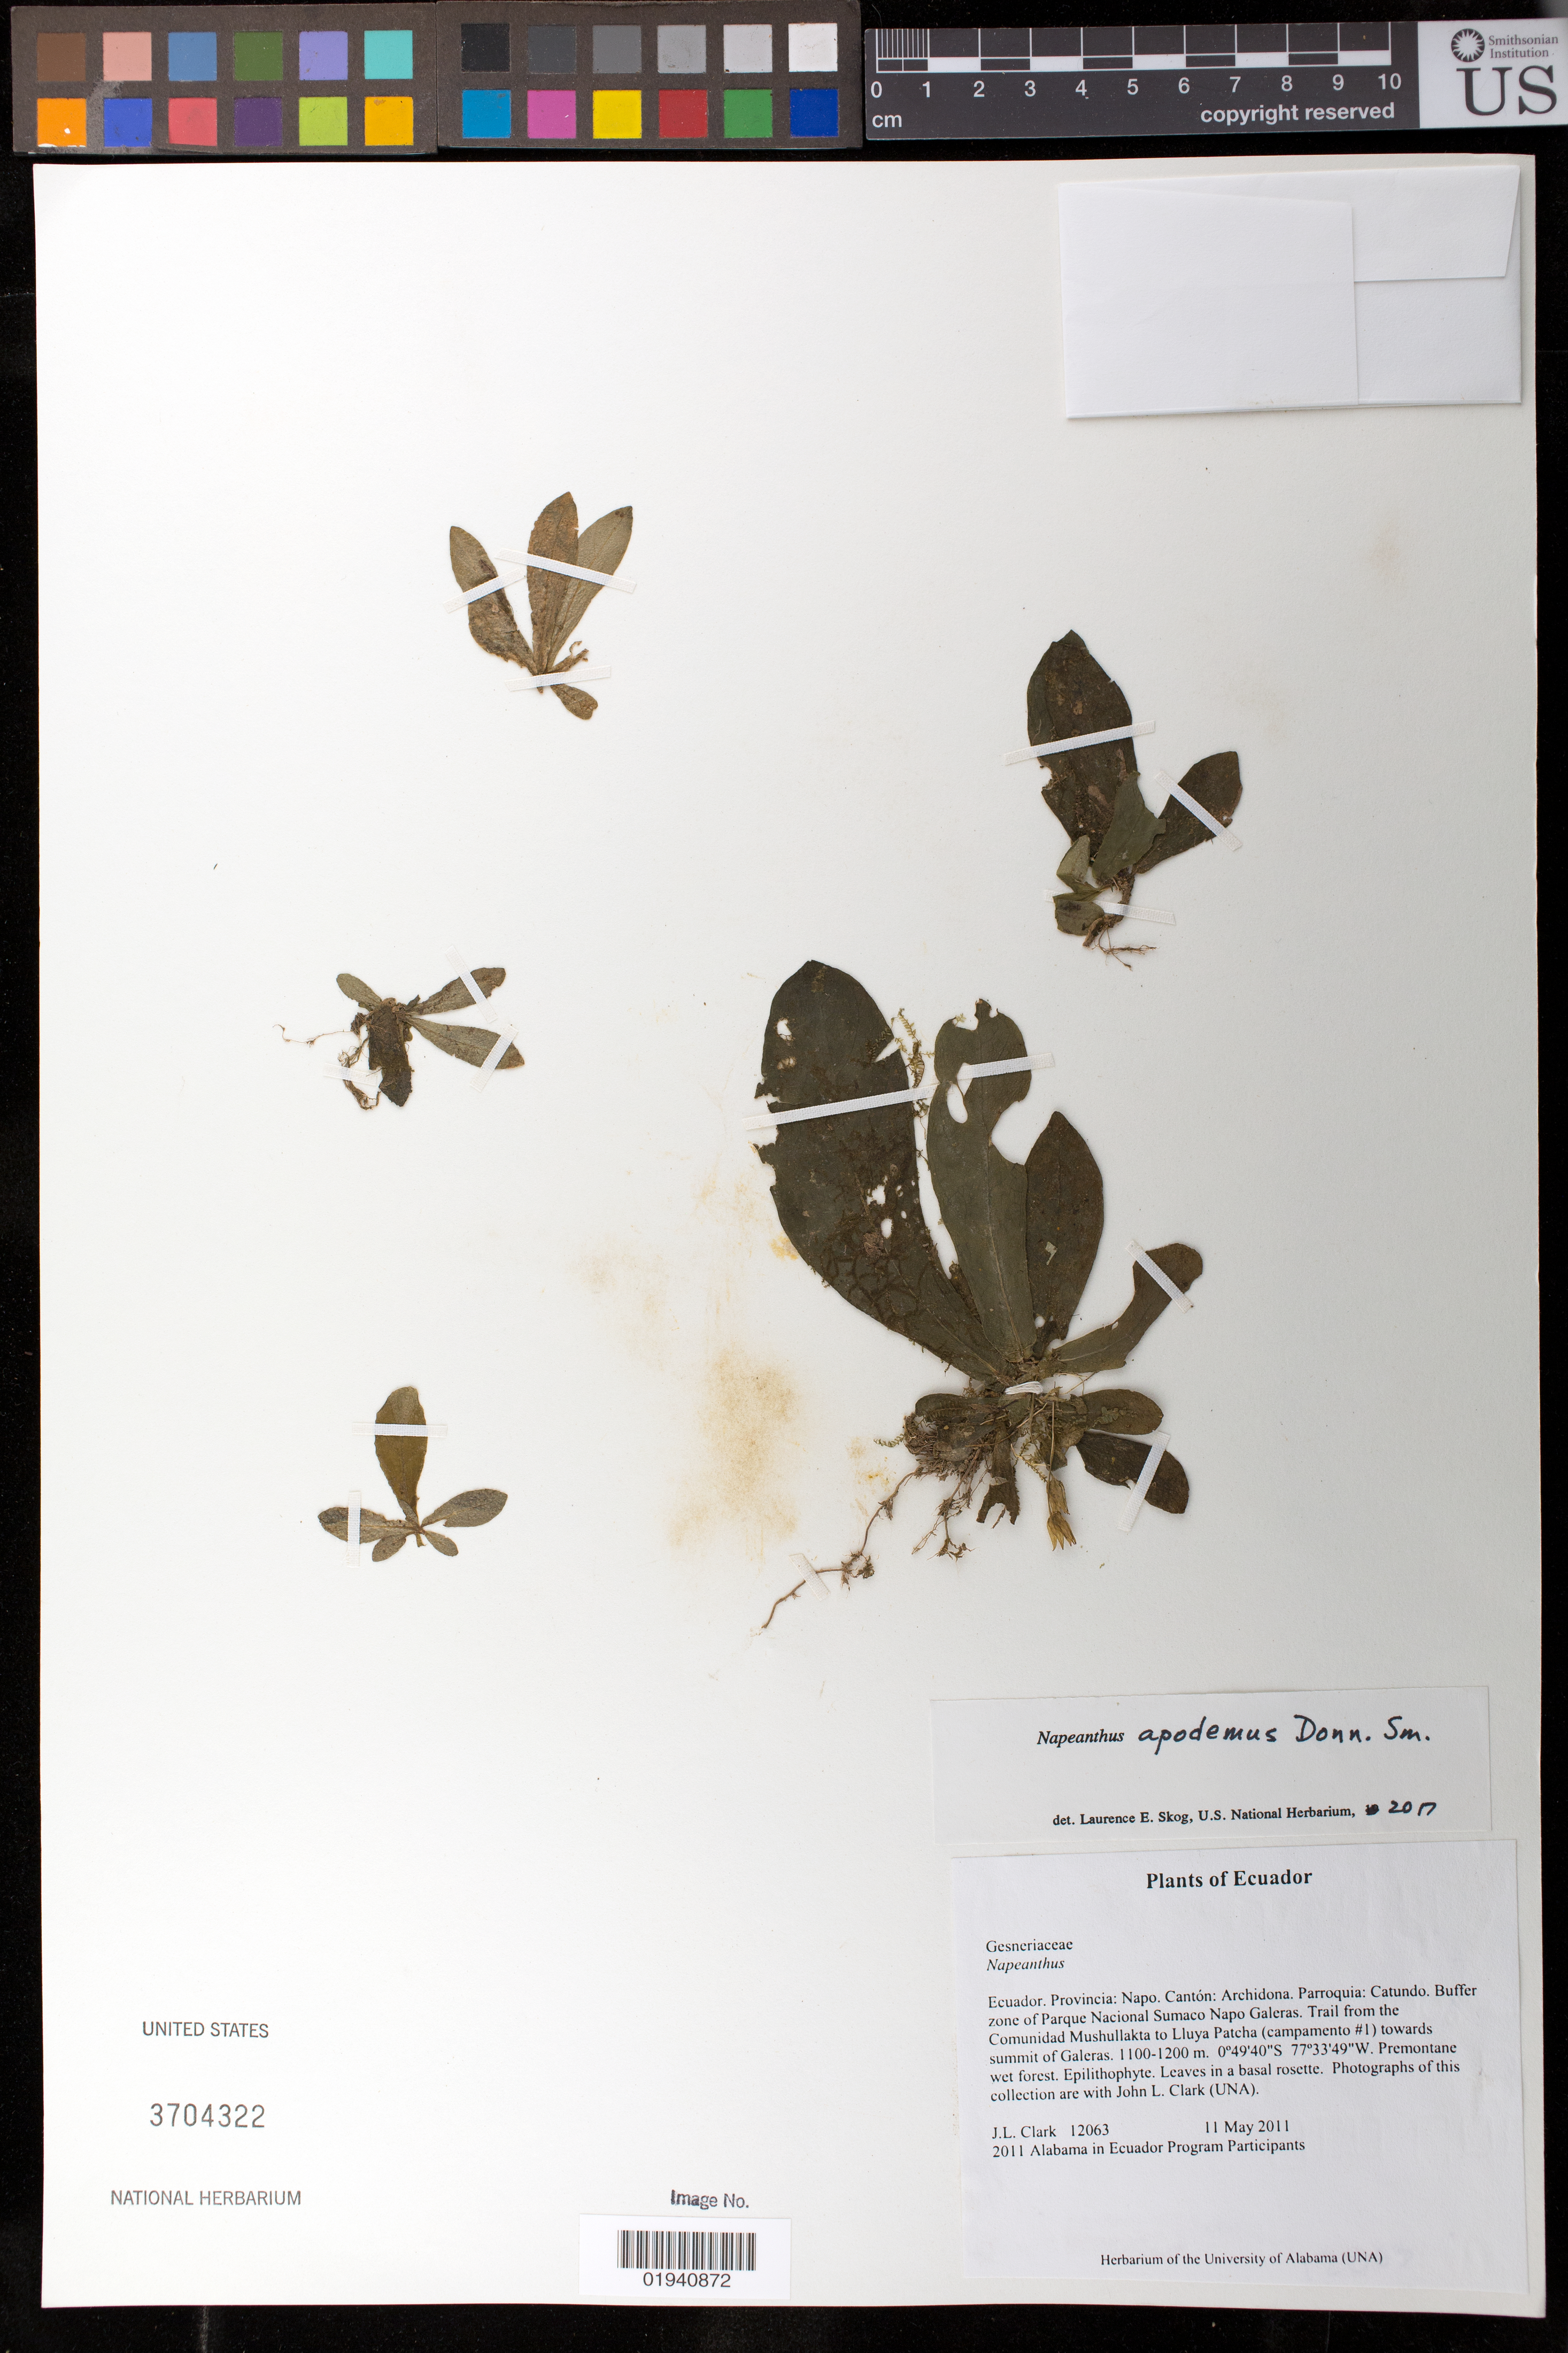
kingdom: Plantae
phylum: Tracheophyta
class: Magnoliopsida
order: Lamiales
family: Gesneriaceae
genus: Napeanthus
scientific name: Napeanthus apodemus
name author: Donn. Sm.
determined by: Skog, Laurence E.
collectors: J. L. Clark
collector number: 12063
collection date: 2011-05-11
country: Ecuador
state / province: Napo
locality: Canton Archidona, Parroquia Catundo, Buffer zone of Parque National Sumaco Napo Galeras. Trail from the Communidad Mushullakta to Lluya Patcha (campamento #1) towards summit of Galeras.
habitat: Premontane wet forest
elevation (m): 1100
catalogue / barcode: US 3704322